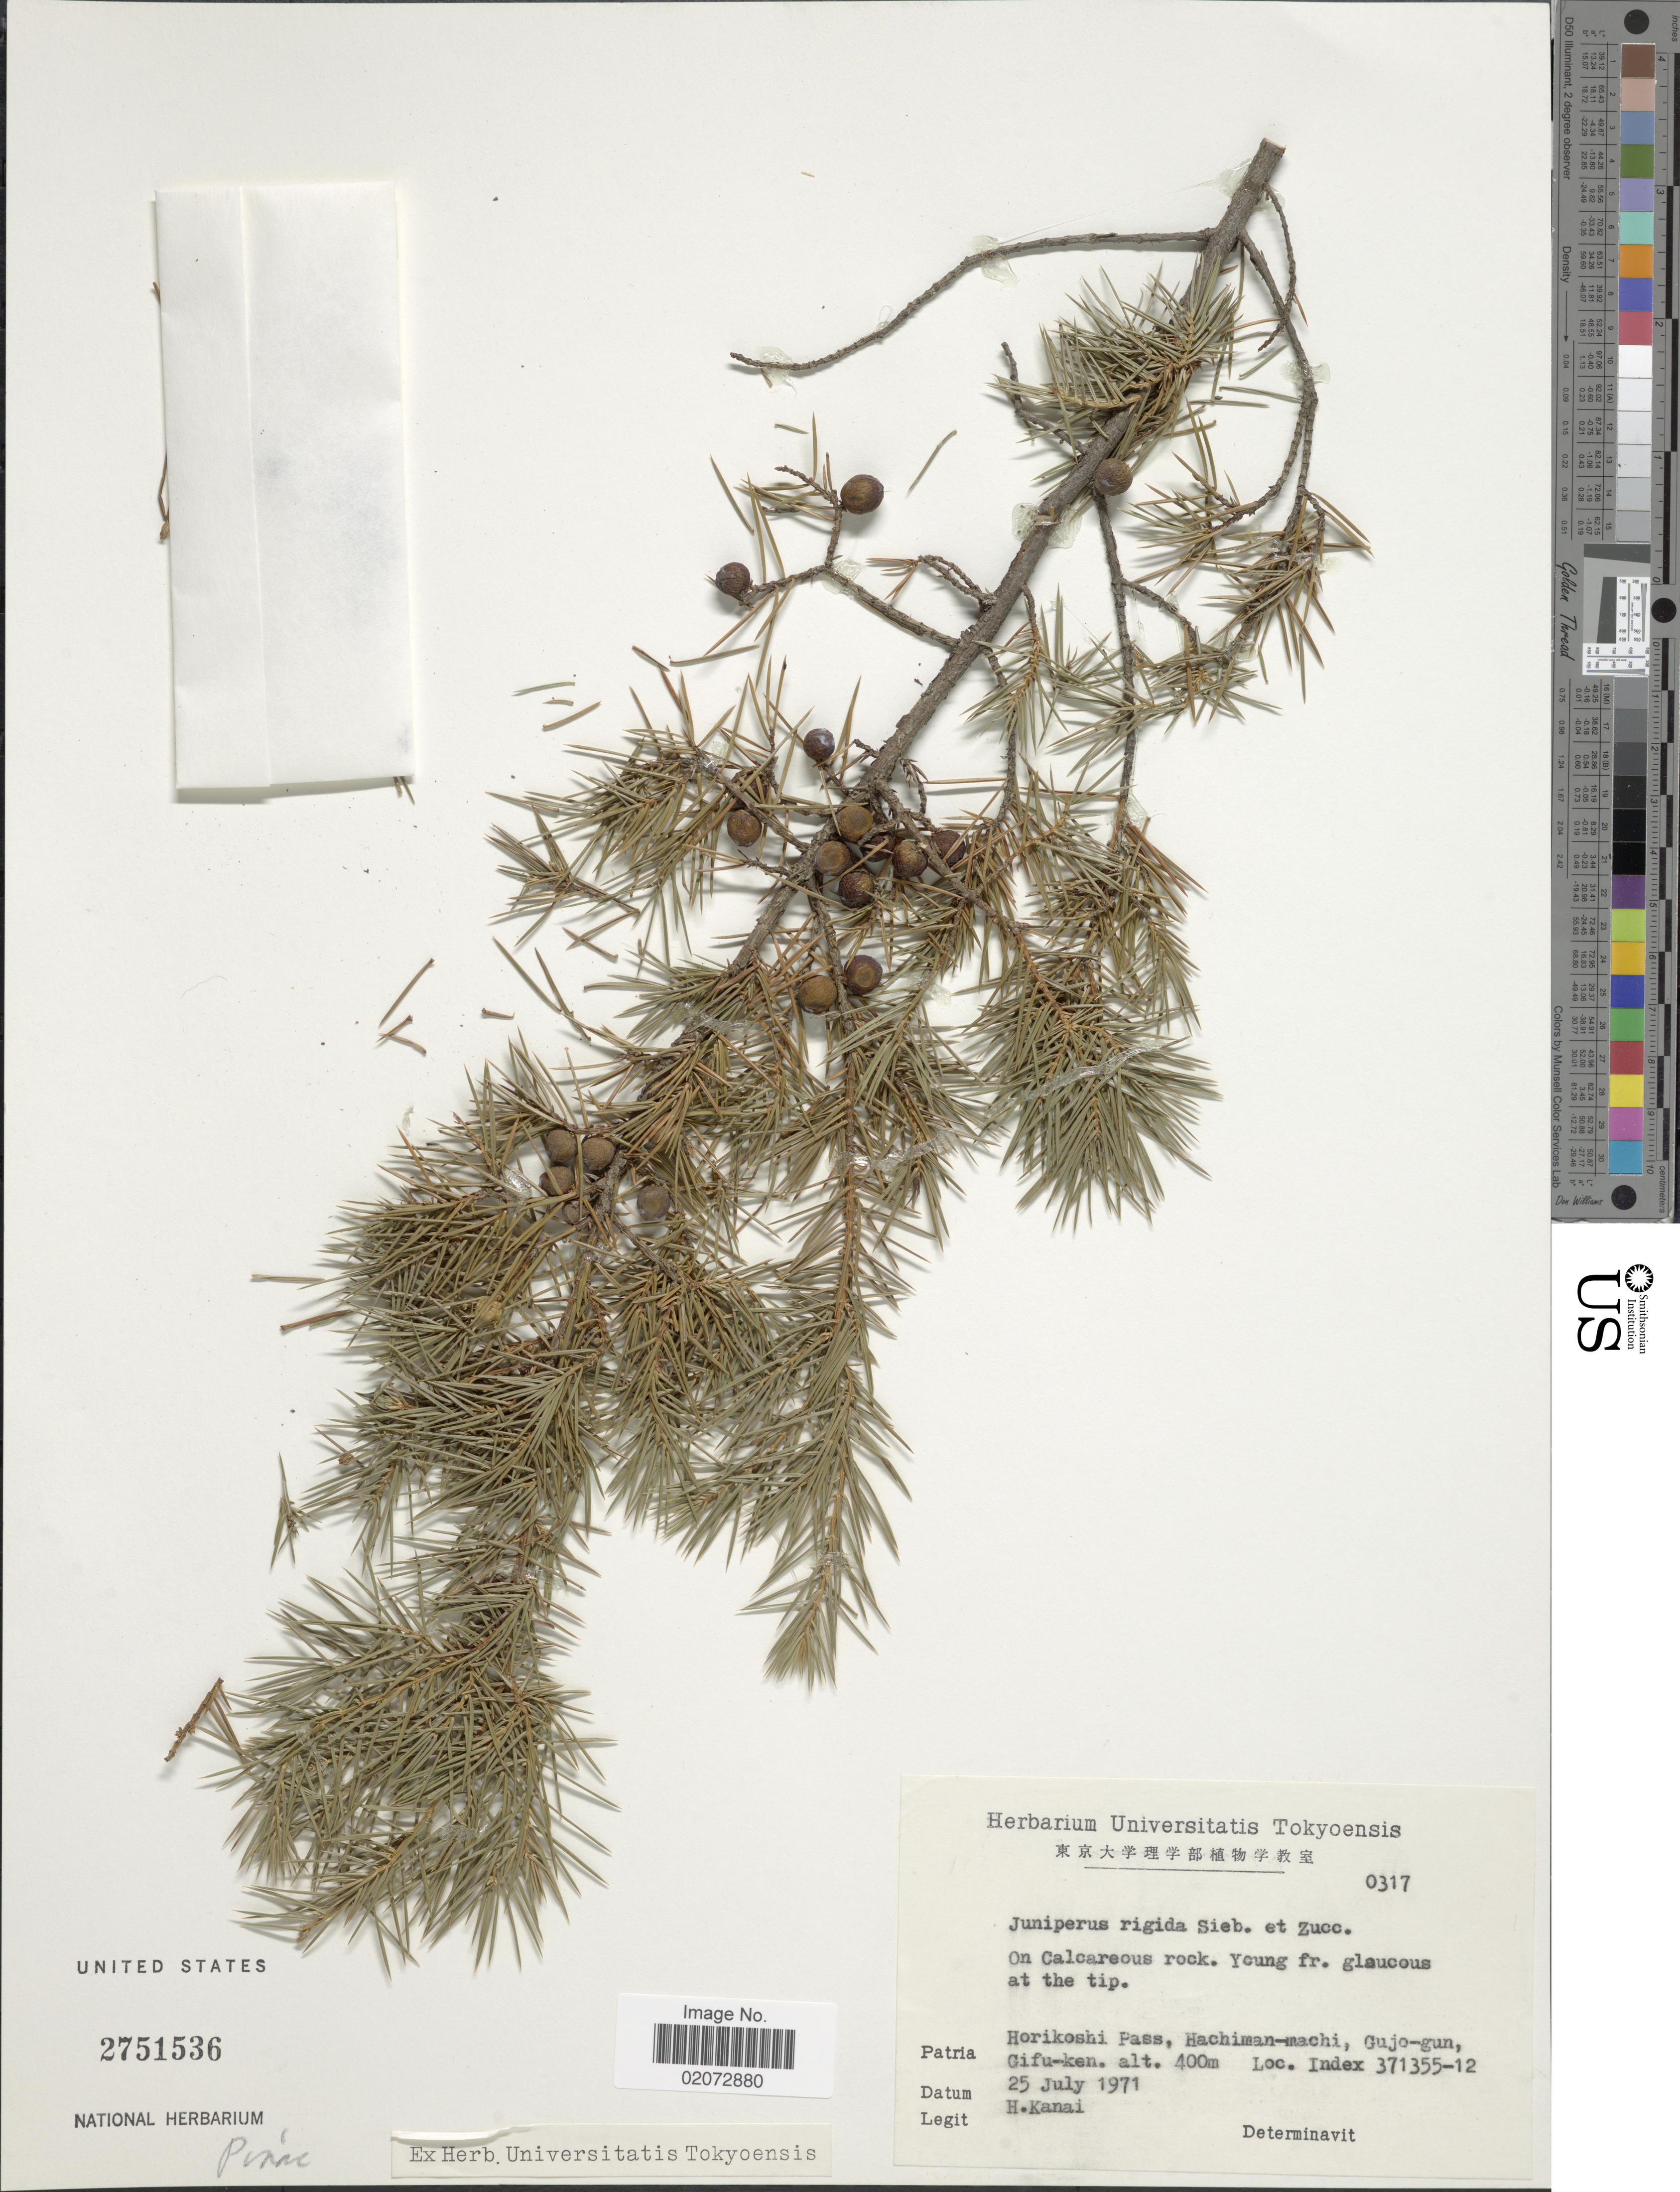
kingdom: Plantae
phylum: Tracheophyta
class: Pinopsida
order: Pinales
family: Cupressaceae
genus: Juniperus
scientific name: Juniperus rigida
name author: Siebold & Zucc.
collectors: H. Kanai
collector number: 0317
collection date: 1971-07-25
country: Japan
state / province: Gihu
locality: Horikoshi Pass, Hachiman-machi, Gujo-gun, Gifu-ken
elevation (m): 400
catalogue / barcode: US 2751536